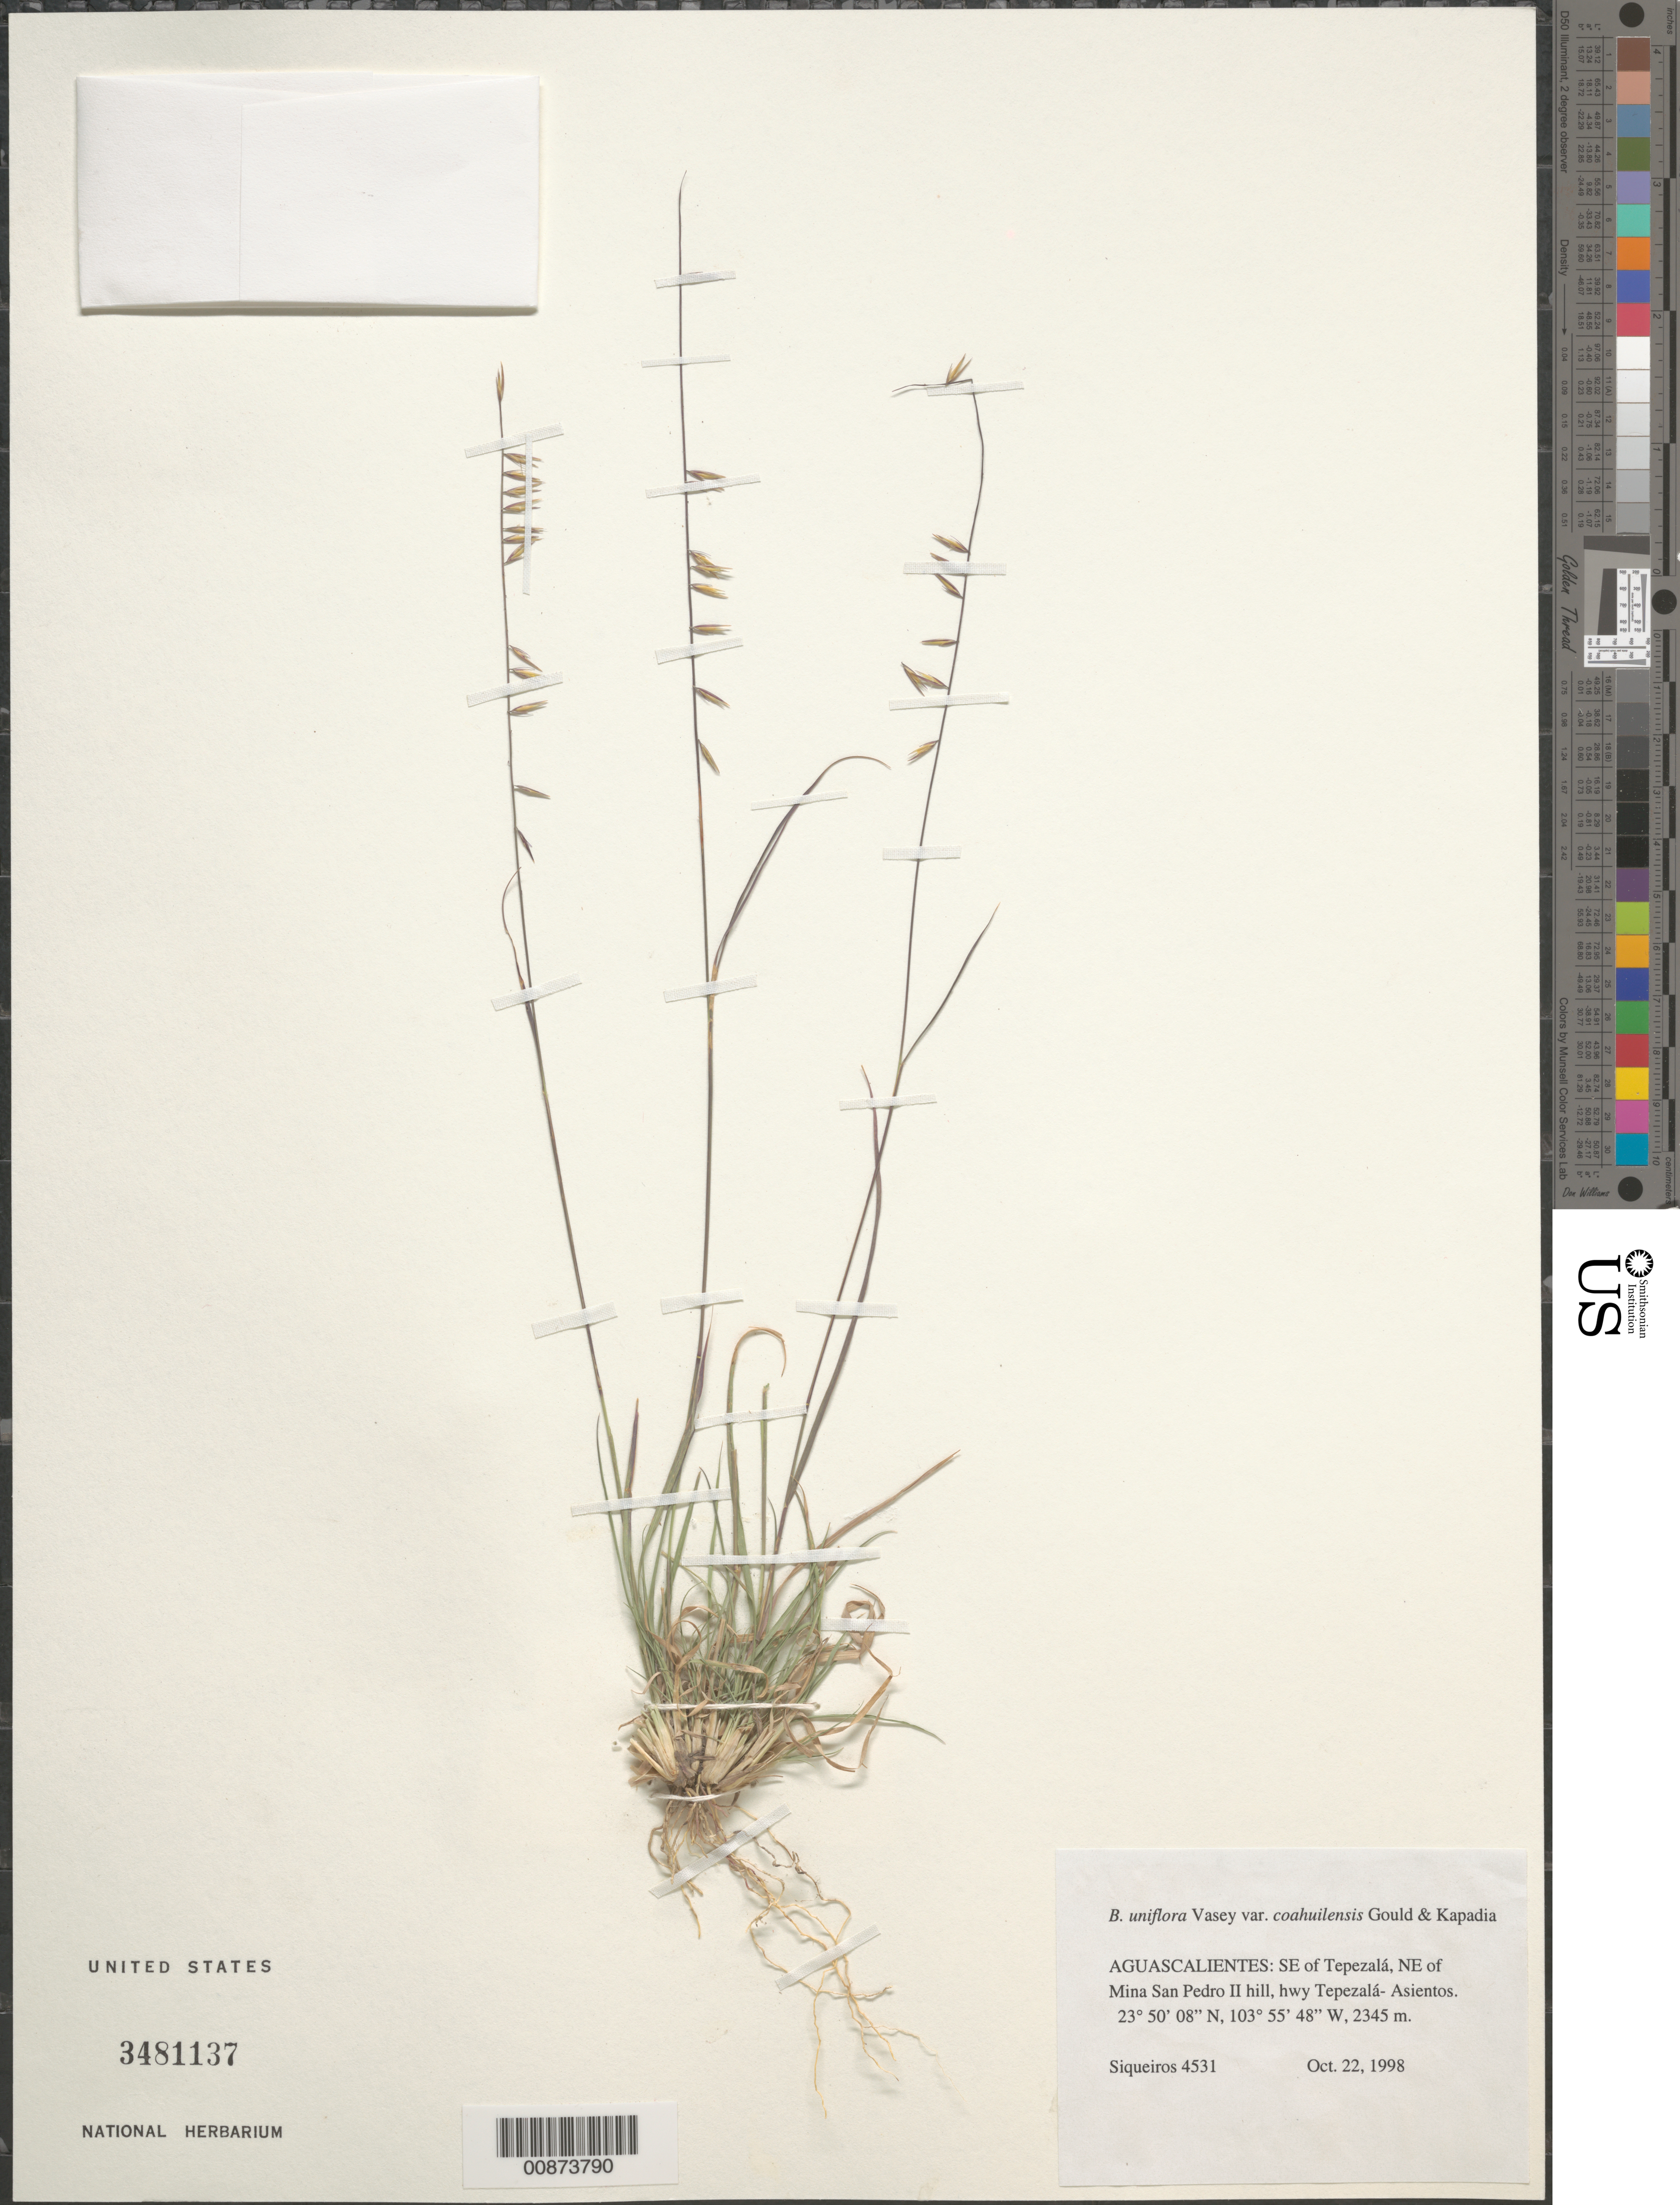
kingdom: Plantae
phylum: Tracheophyta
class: Liliopsida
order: Poales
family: Poaceae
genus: Bouteloua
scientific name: Bouteloua uniflora var. coahuilensis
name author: Gould & Kapadia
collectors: M. E. Siqueiros Delgado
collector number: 4531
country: Mexico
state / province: Aguascalientes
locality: SE of Tepezala, NE of Mina San Pedro II hill.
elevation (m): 4531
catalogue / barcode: US 3481137